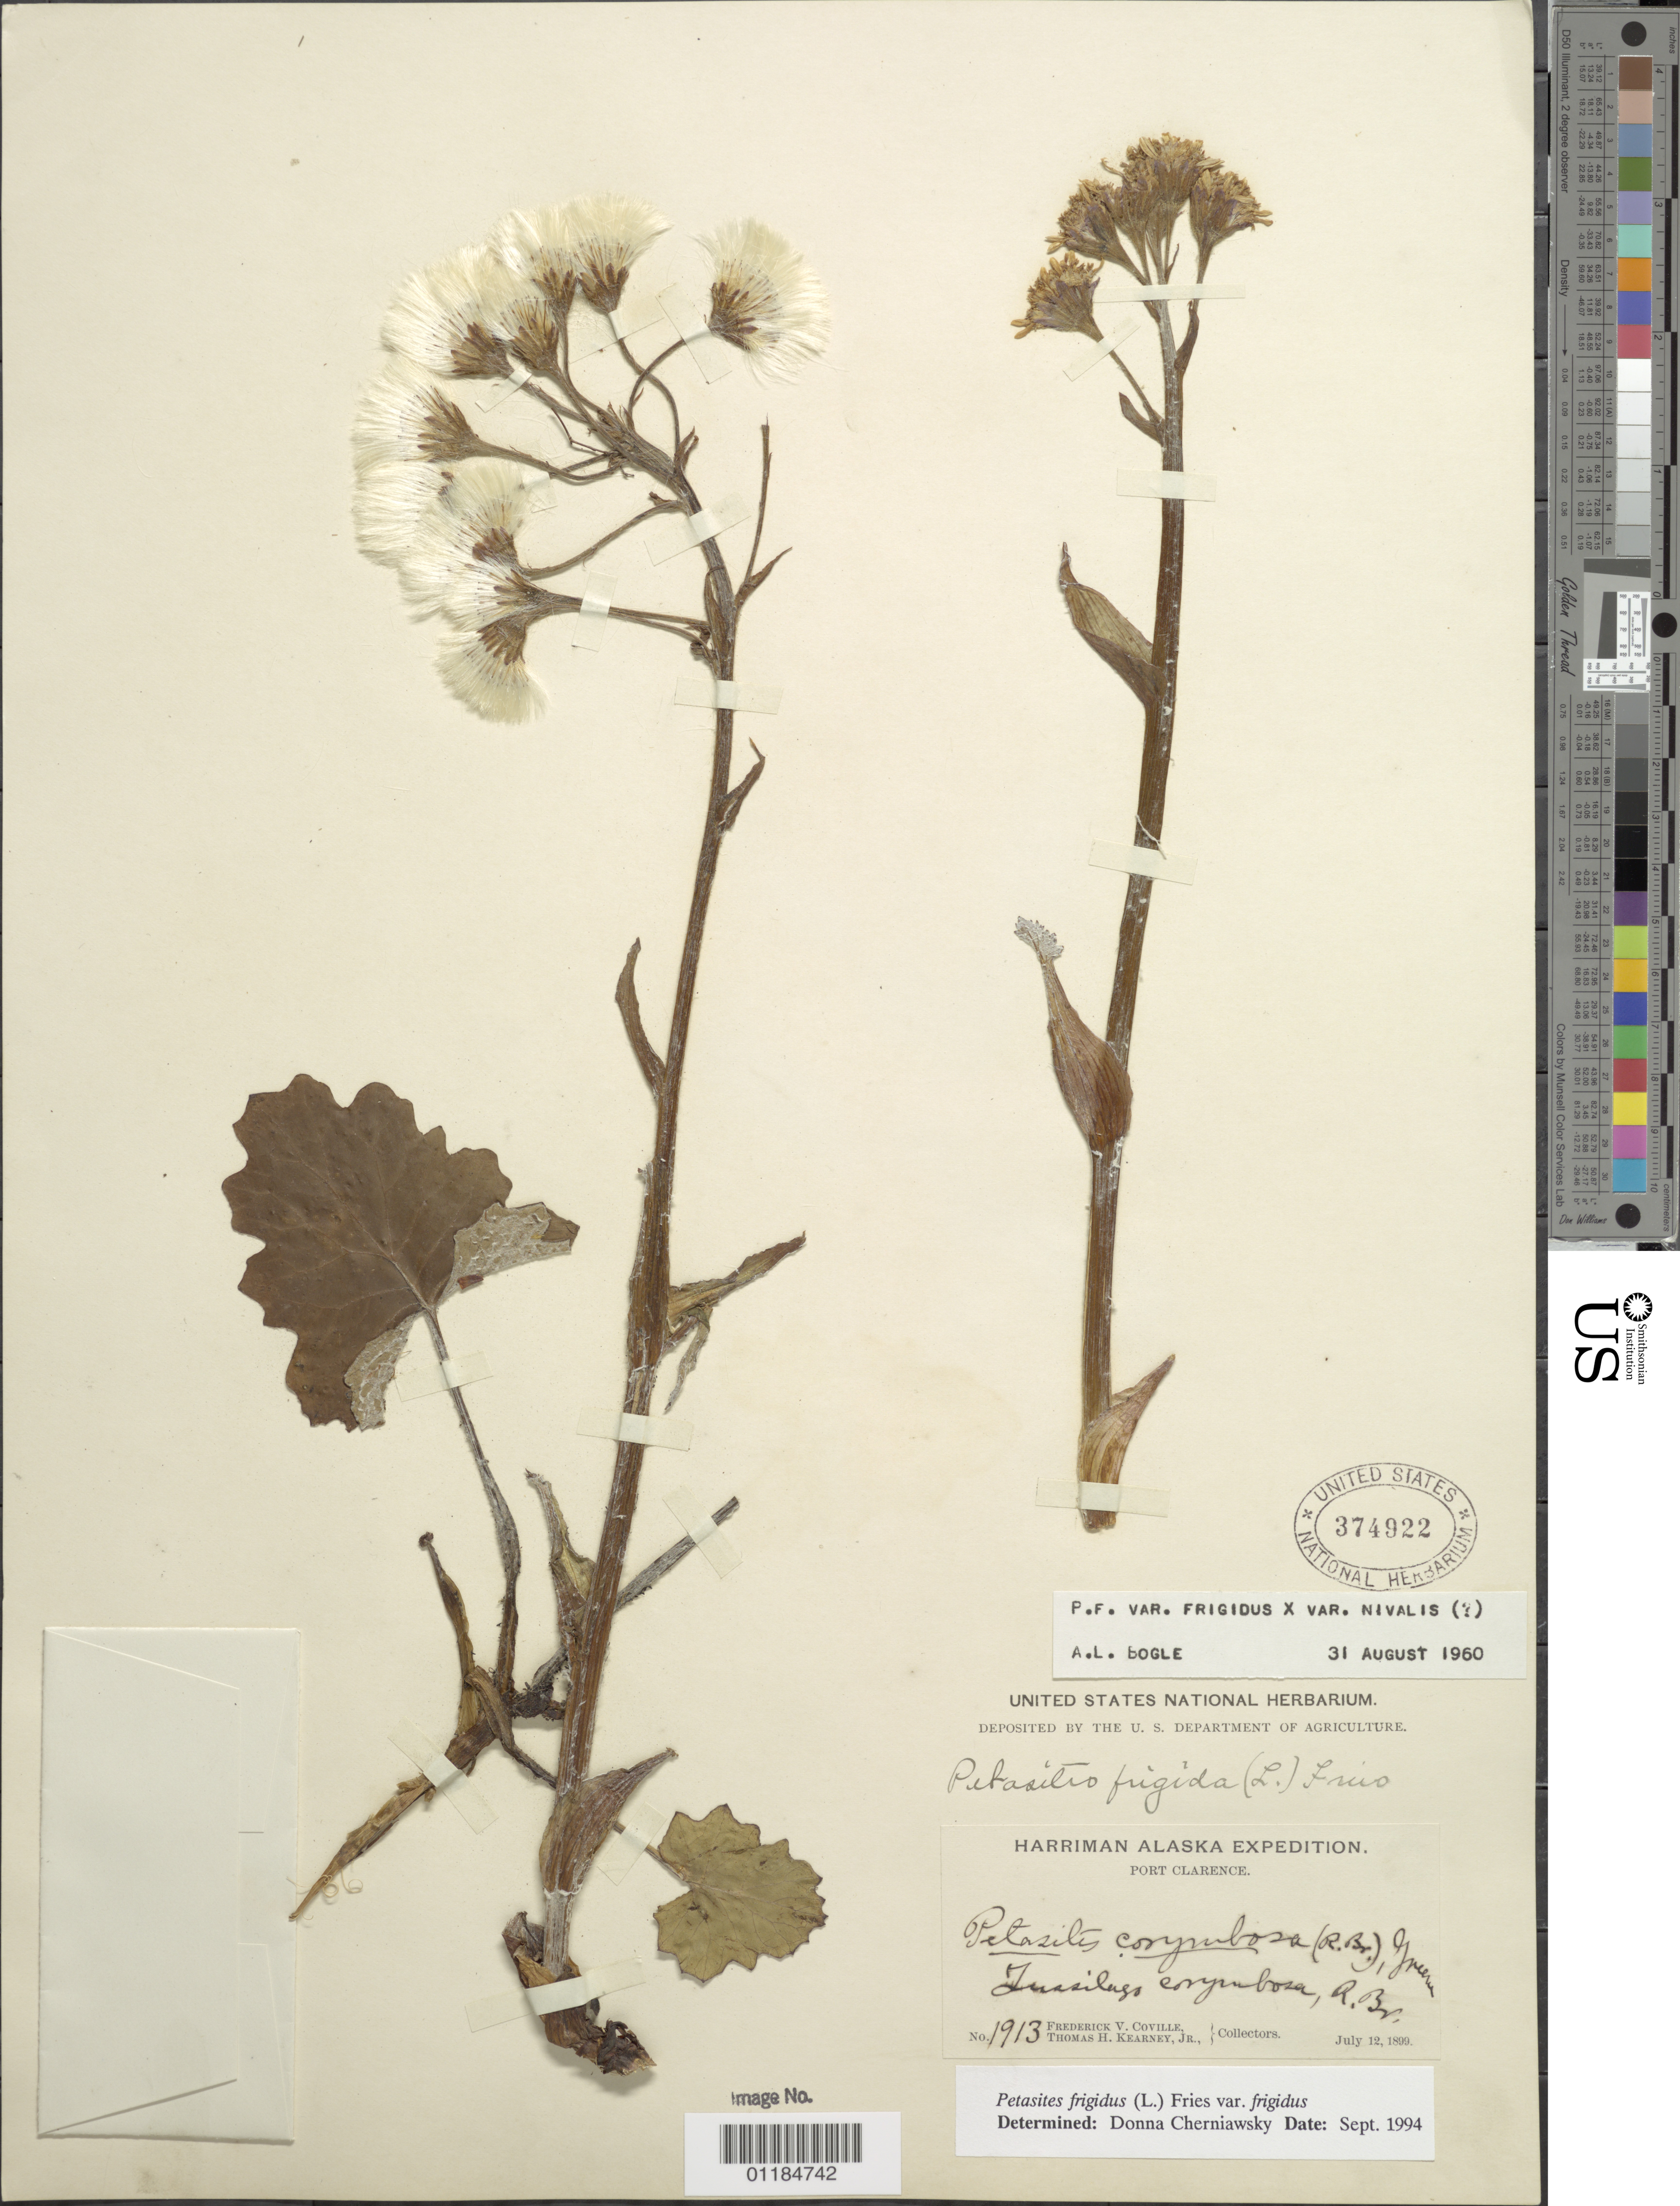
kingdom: Plantae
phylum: Tracheophyta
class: Magnoliopsida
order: Asterales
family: Asteraceae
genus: Petasites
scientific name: Petasites frigidus var. frigidus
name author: (L.) Fr.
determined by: Cherniawsky, Donna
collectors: F. V. Coville & T. H. Kearney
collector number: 1913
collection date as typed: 12 Jul 1899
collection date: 1899-07-12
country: United States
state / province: Alaska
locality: Port Clarence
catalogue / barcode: US 374922